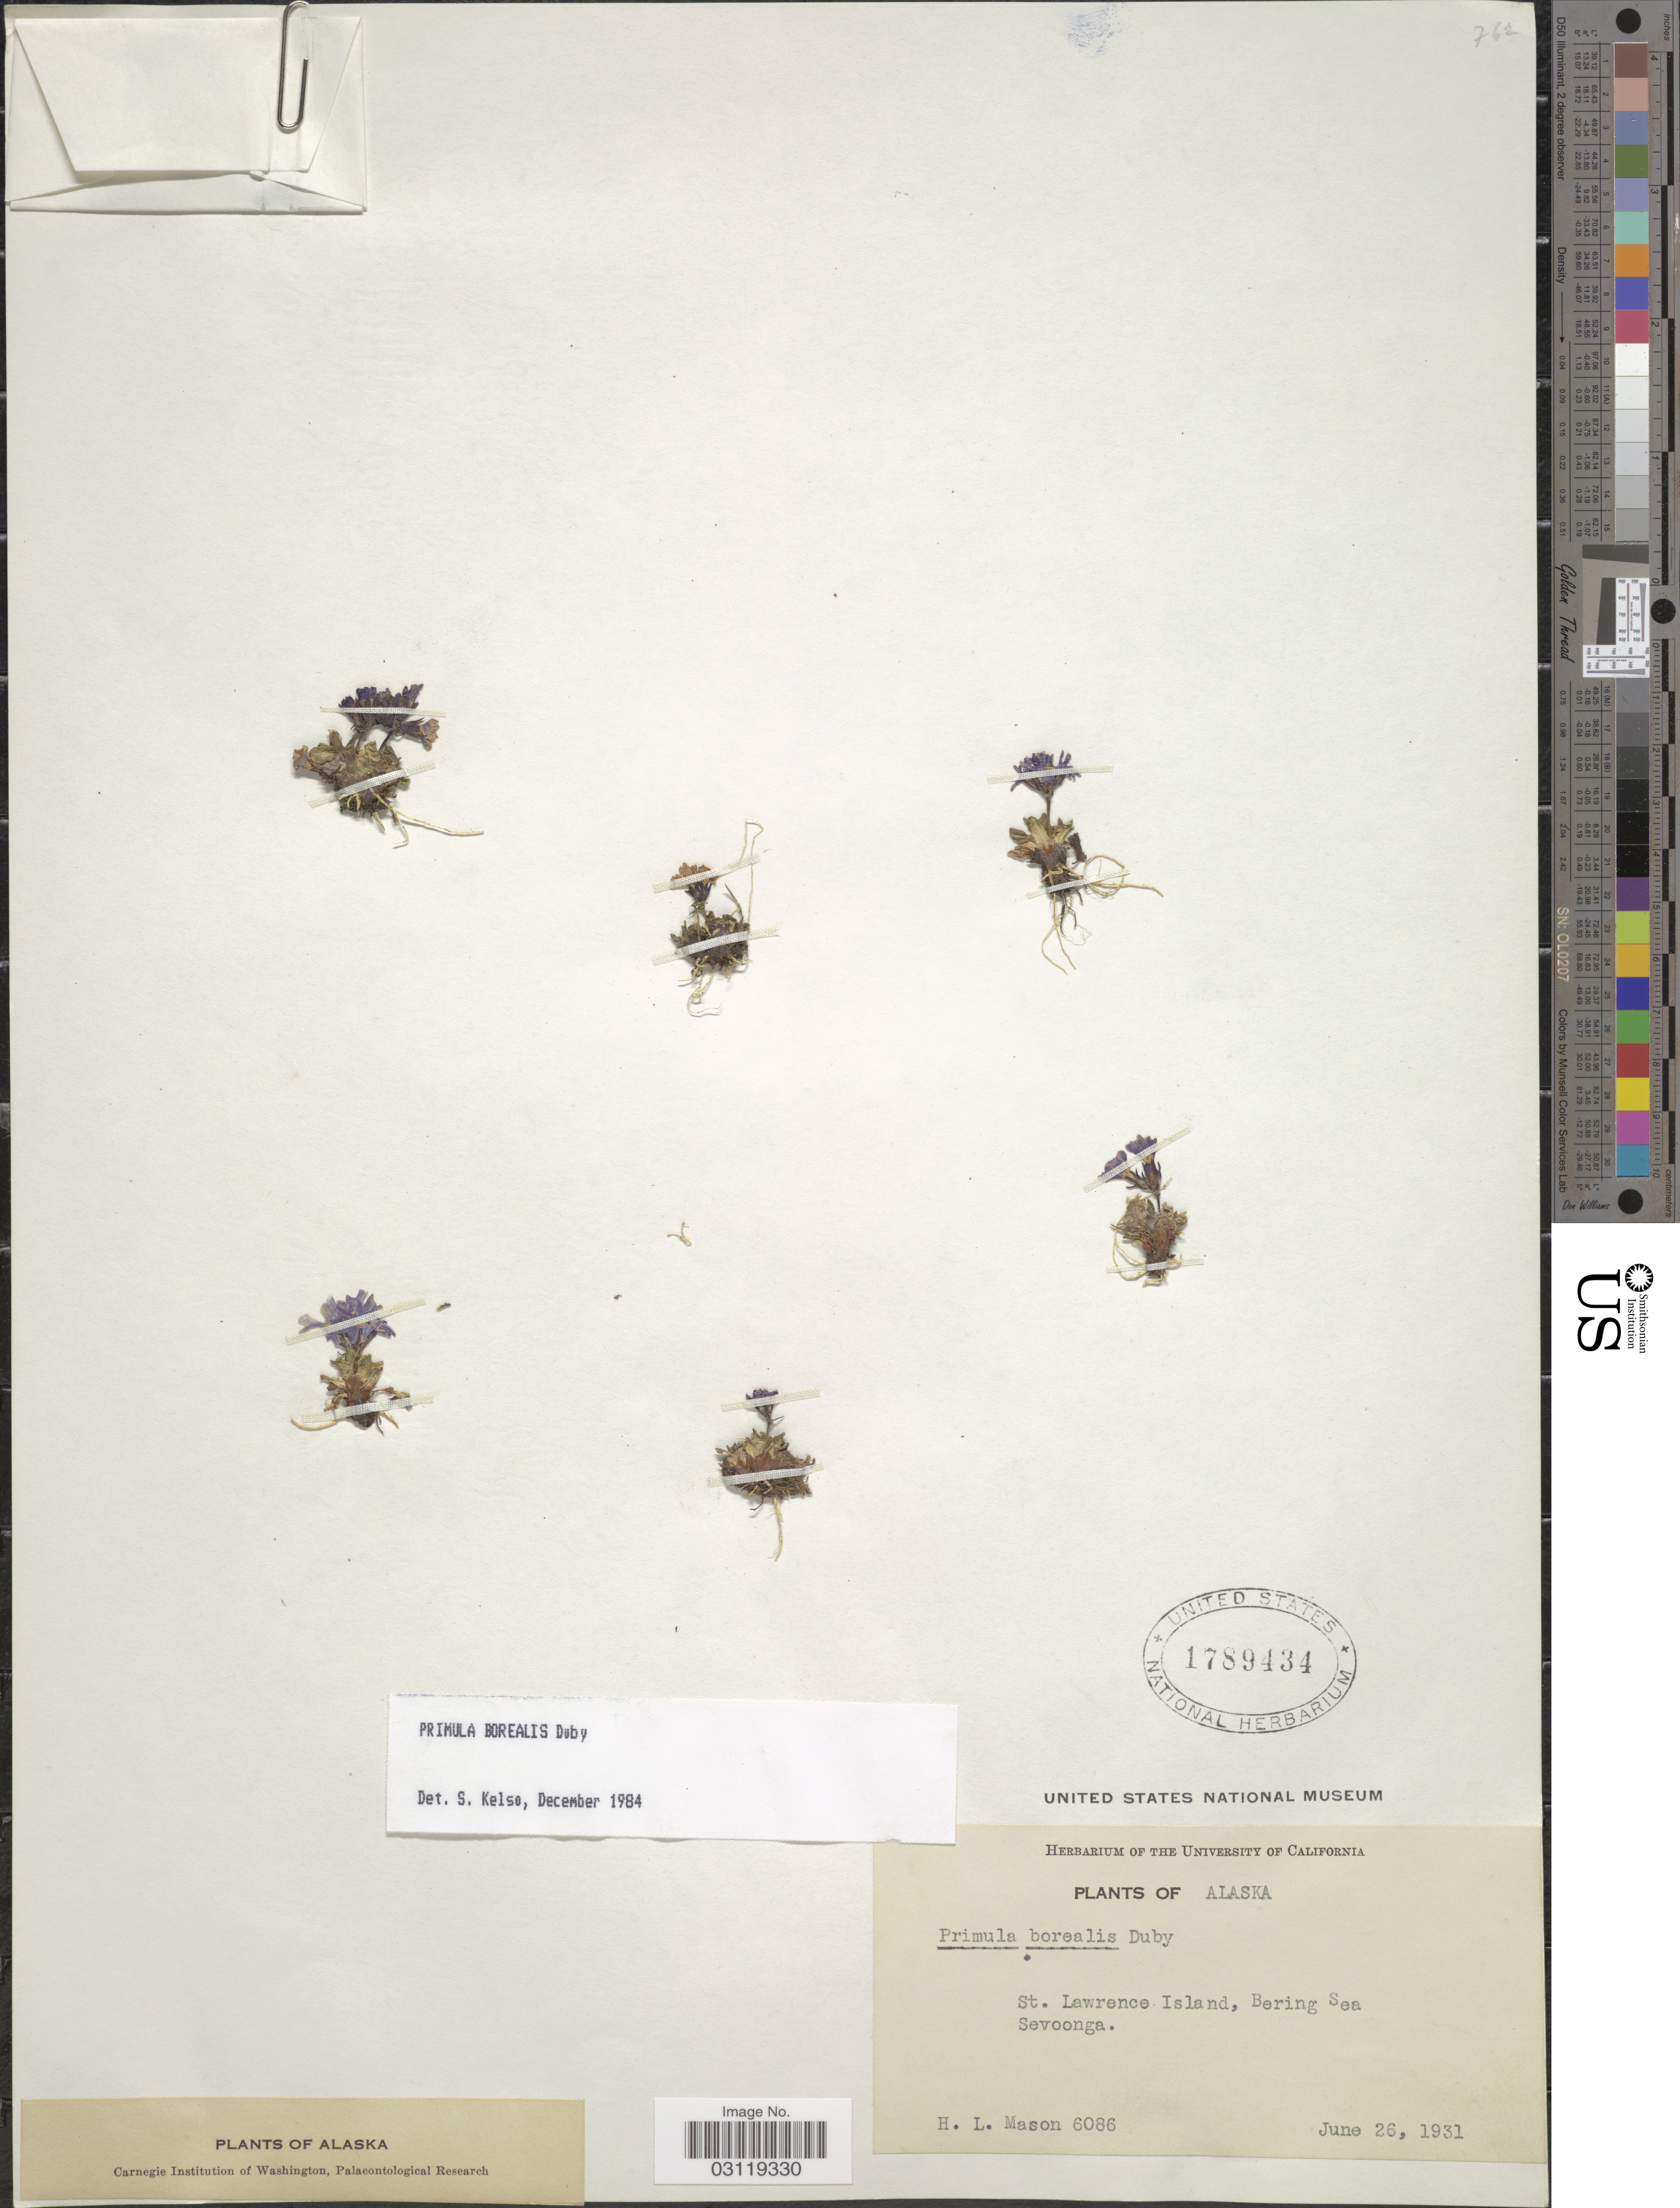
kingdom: Plantae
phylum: Tracheophyta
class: Magnoliopsida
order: Ericales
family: Primulaceae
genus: Primula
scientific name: Primula borealis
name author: Duby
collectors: H. L. Mason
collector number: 6086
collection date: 1931-06-26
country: United States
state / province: Alaska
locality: St. Lawrence Island, Bering Sea Sevoonga.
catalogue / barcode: US 1789434